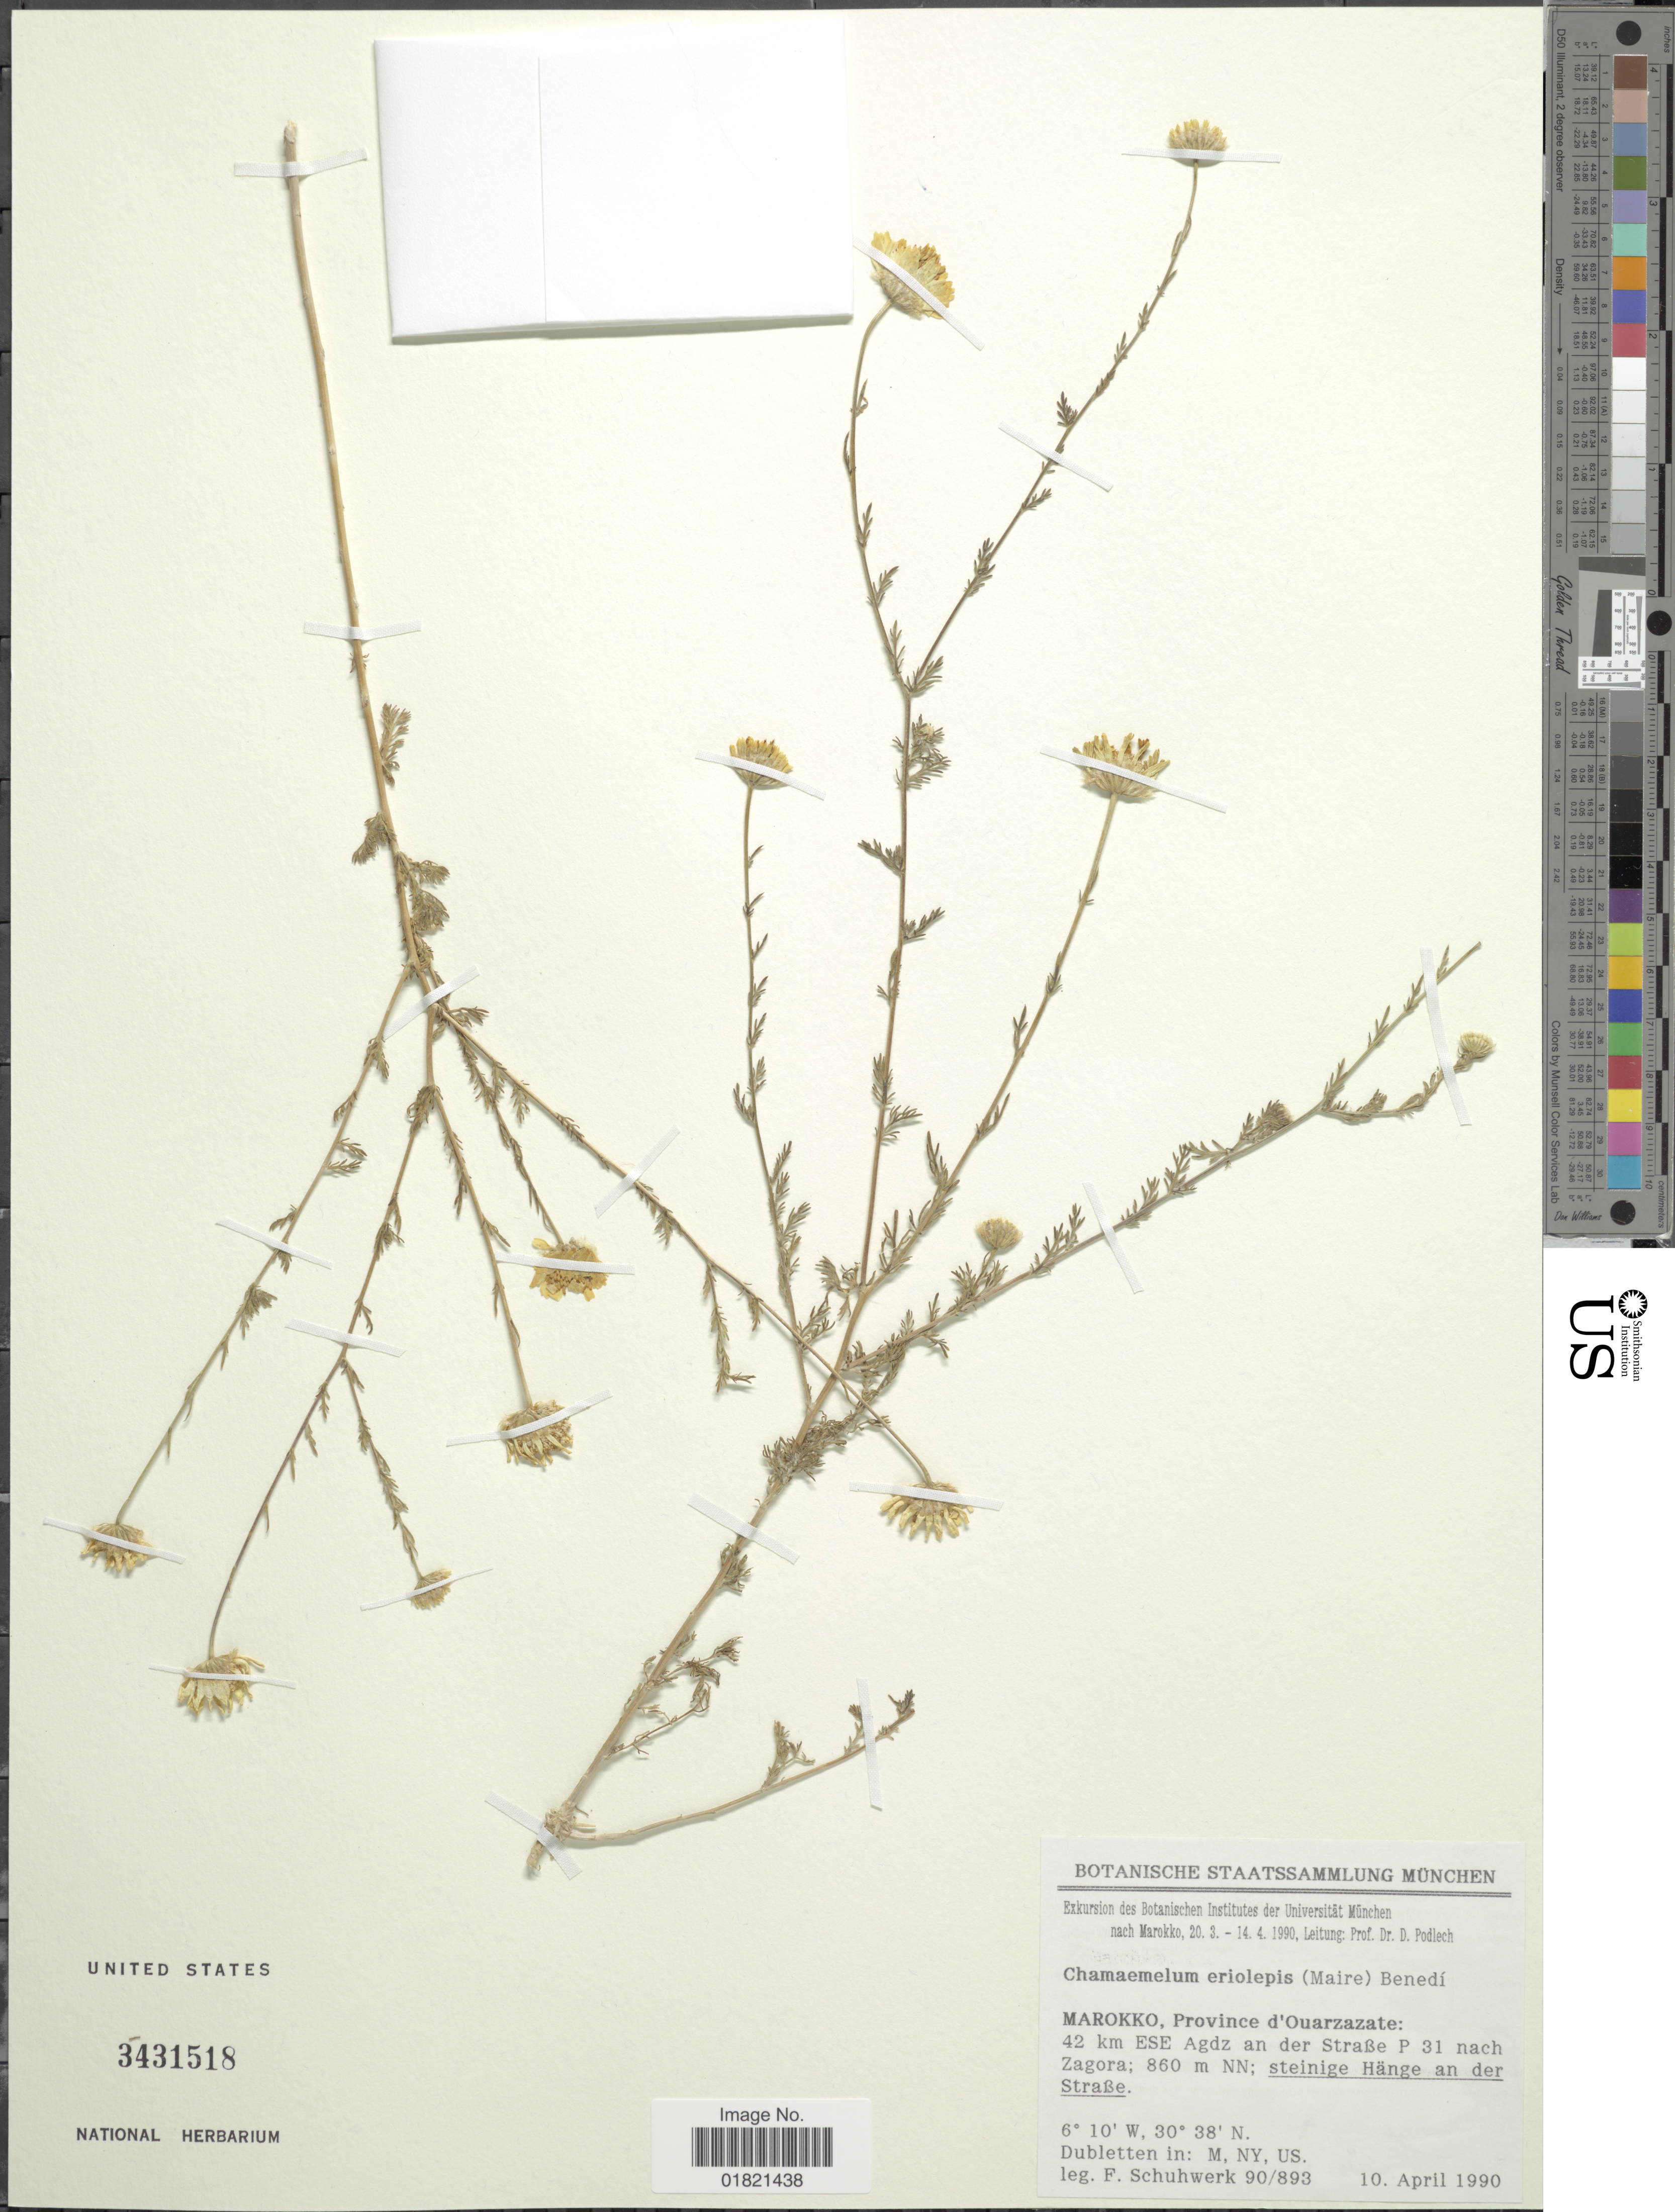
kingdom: Plantae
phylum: Tracheophyta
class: Magnoliopsida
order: Asterales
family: Asteraceae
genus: Chamaemelum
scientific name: Chamaemelum eriolepsis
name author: (Coss. ex Maire) Benedí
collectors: Schuhwerk, F.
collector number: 90/893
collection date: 1990-04-10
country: Morocco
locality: Prov. d' Ouarzazate. 42 km ESE Agdz an der Strabe P 31 nach Zagora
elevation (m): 860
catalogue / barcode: US 3431518